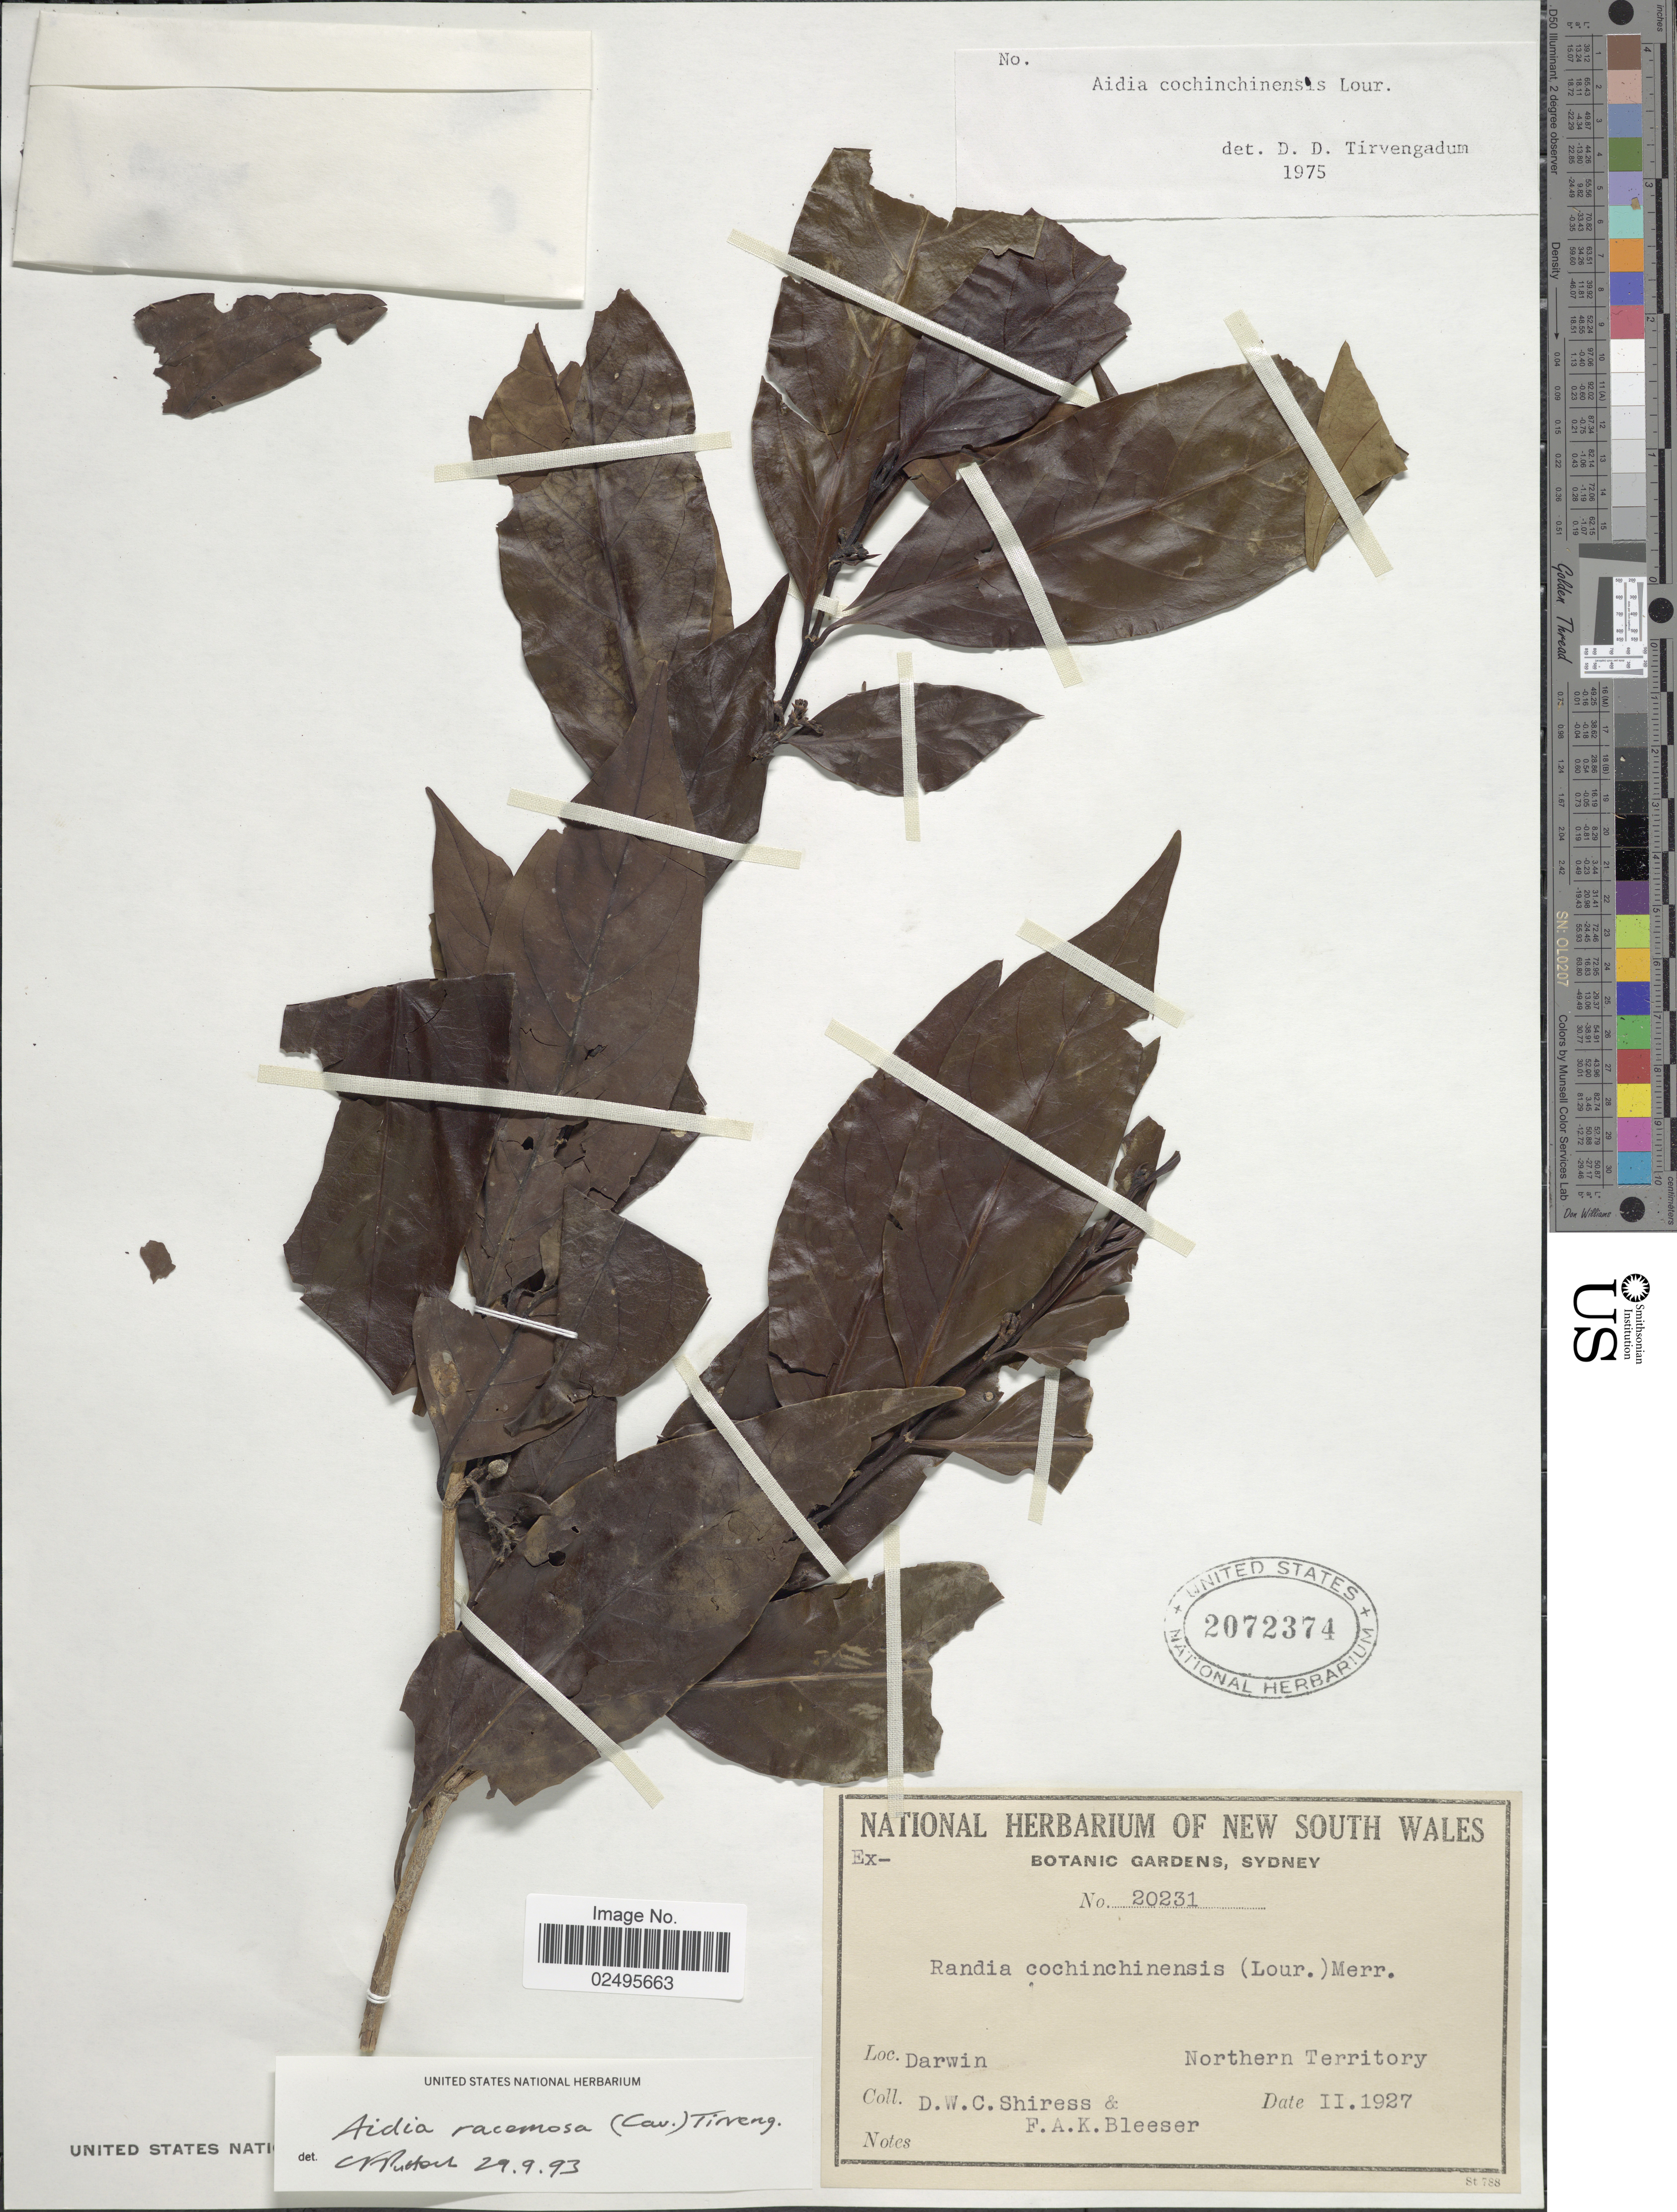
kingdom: Plantae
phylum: Tracheophyta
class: Magnoliopsida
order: Gentianales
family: Rubiaceae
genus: Aidia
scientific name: Aidia racemosa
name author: (Cav.) Tirv.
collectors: D. Shiress & F. Bleeser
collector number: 20231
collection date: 1927-02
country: Australia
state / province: Northern Territory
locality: Darwin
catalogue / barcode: US 2072374